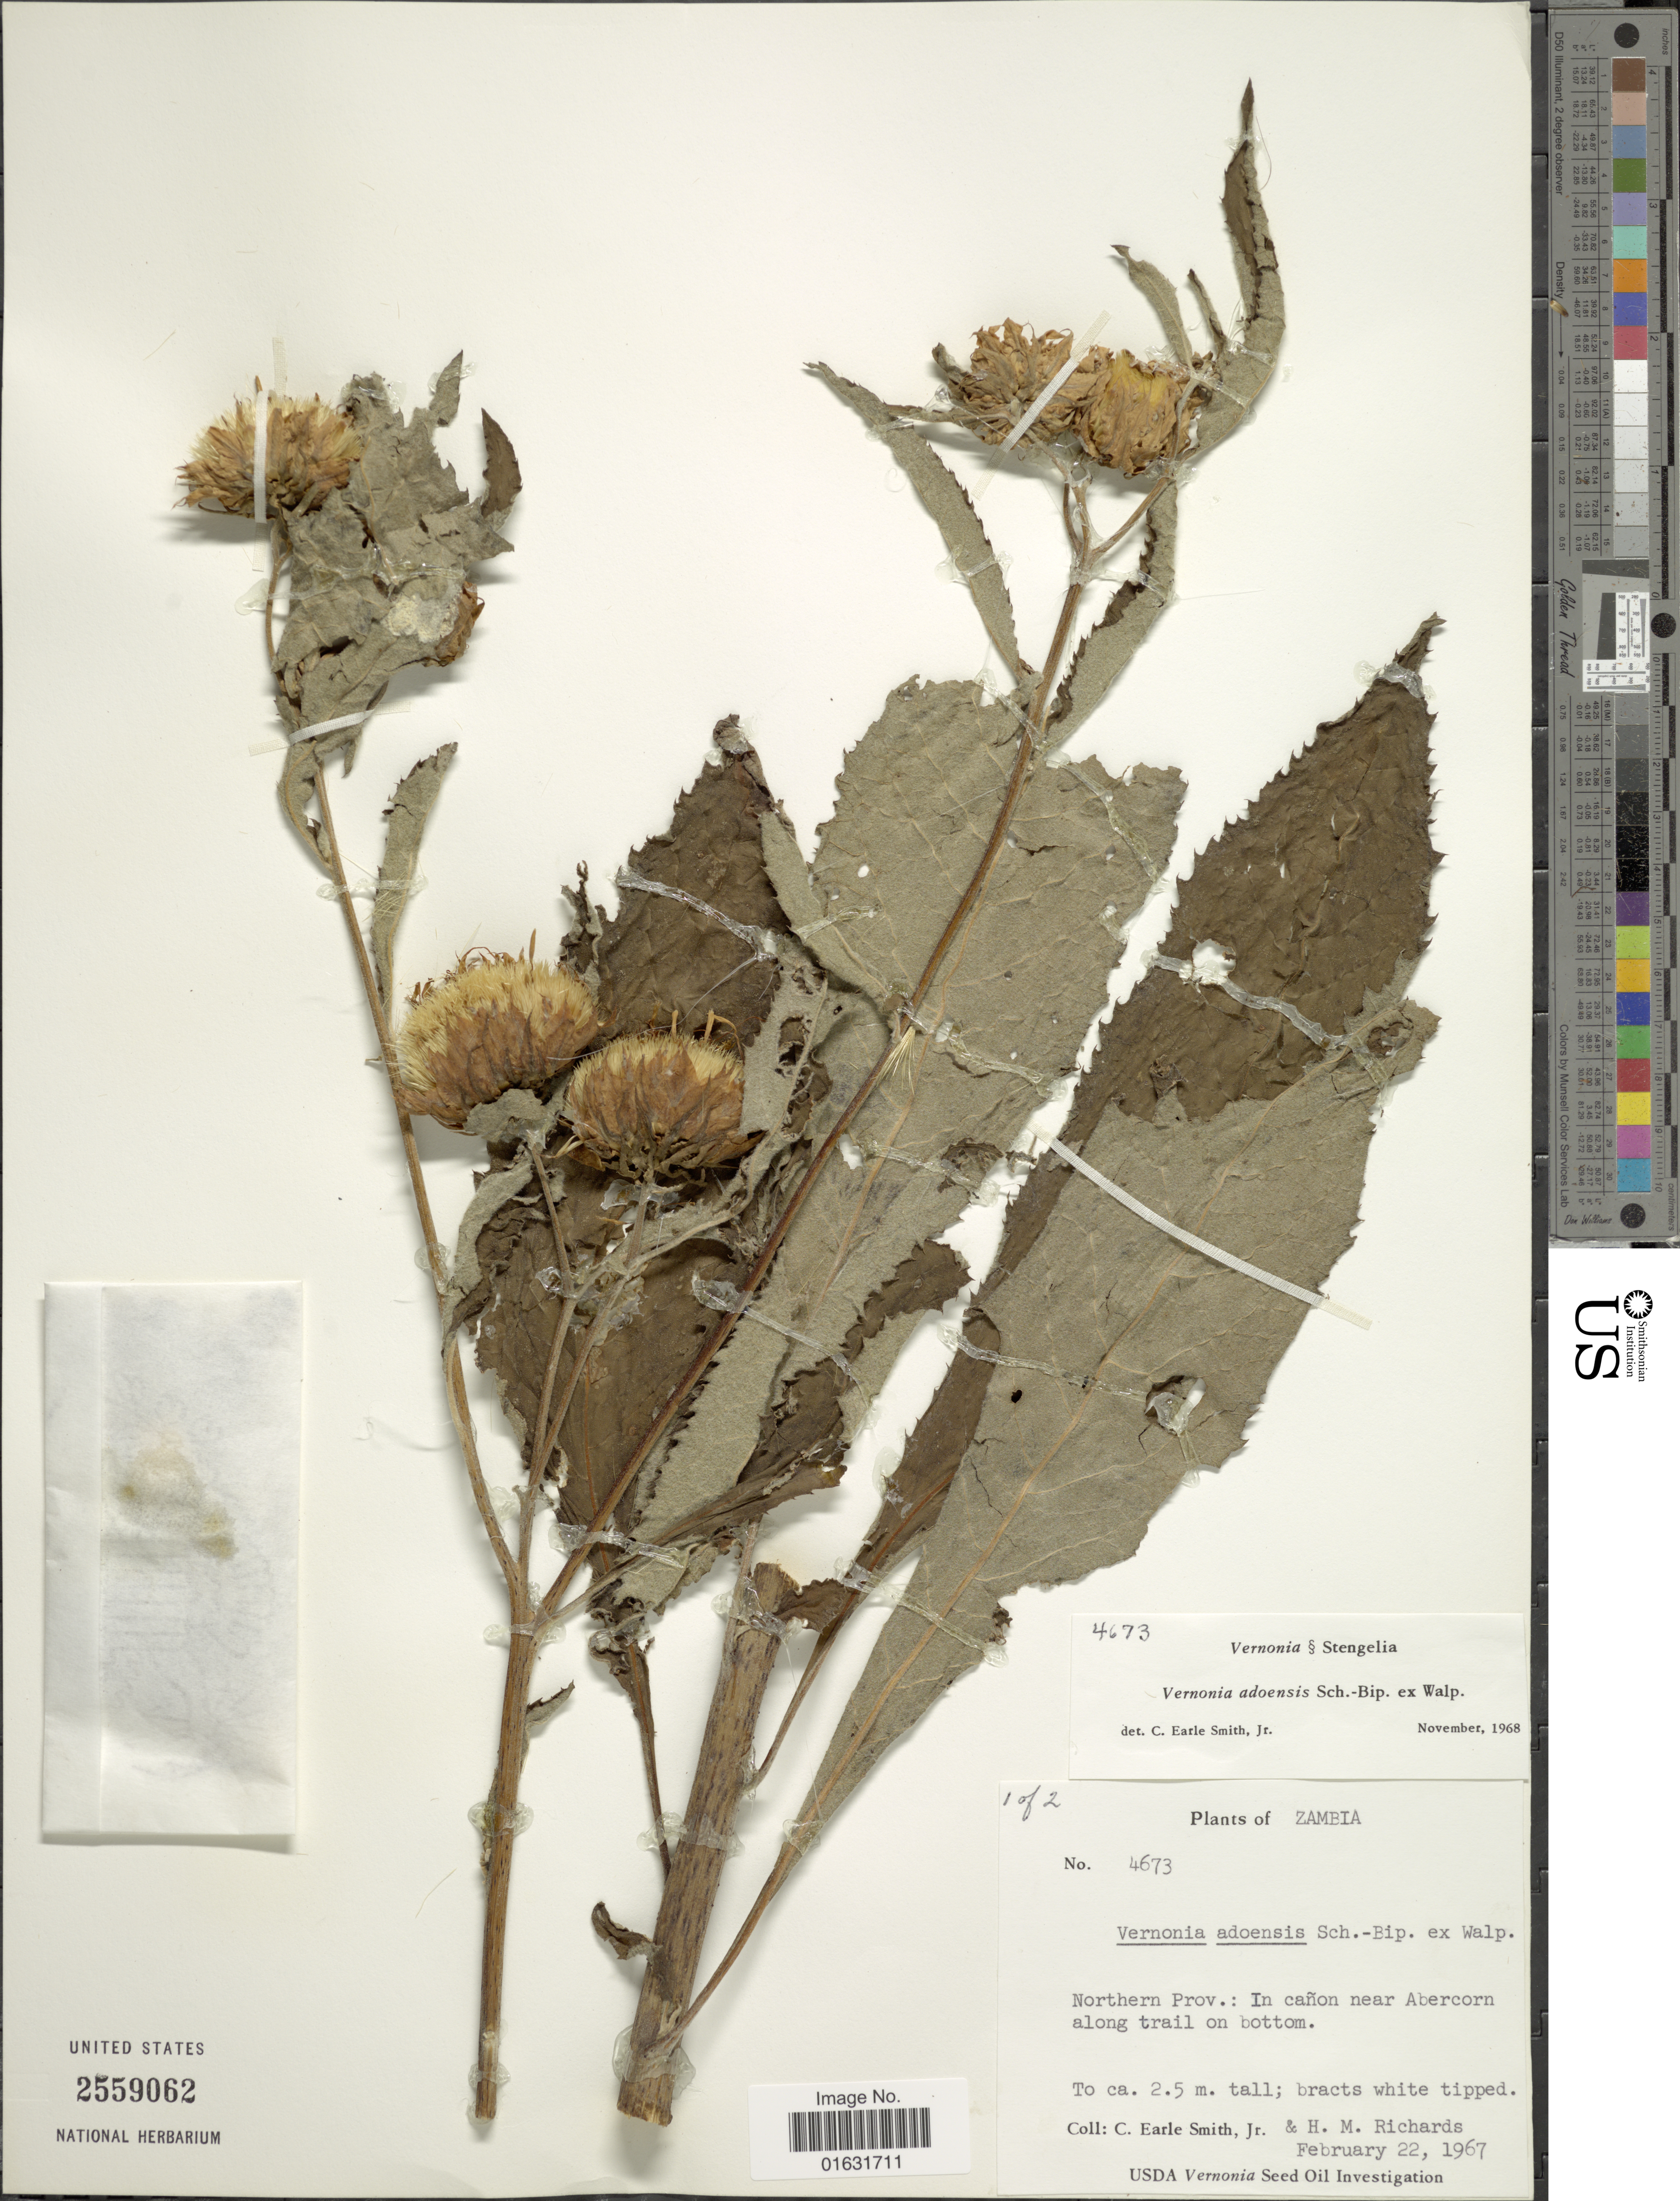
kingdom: Plantae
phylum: Tracheophyta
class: Magnoliopsida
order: Asterales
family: Asteraceae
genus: Baccharoides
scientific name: Baccharoides adoensis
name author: (Sch. Bip. ex Walp.) H. Rob.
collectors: C. E. Smith Jr. & H. Richards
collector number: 4673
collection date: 1967-02-22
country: Zambia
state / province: Northern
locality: In cañon near Abercorn along trail on bottom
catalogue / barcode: US 2559062